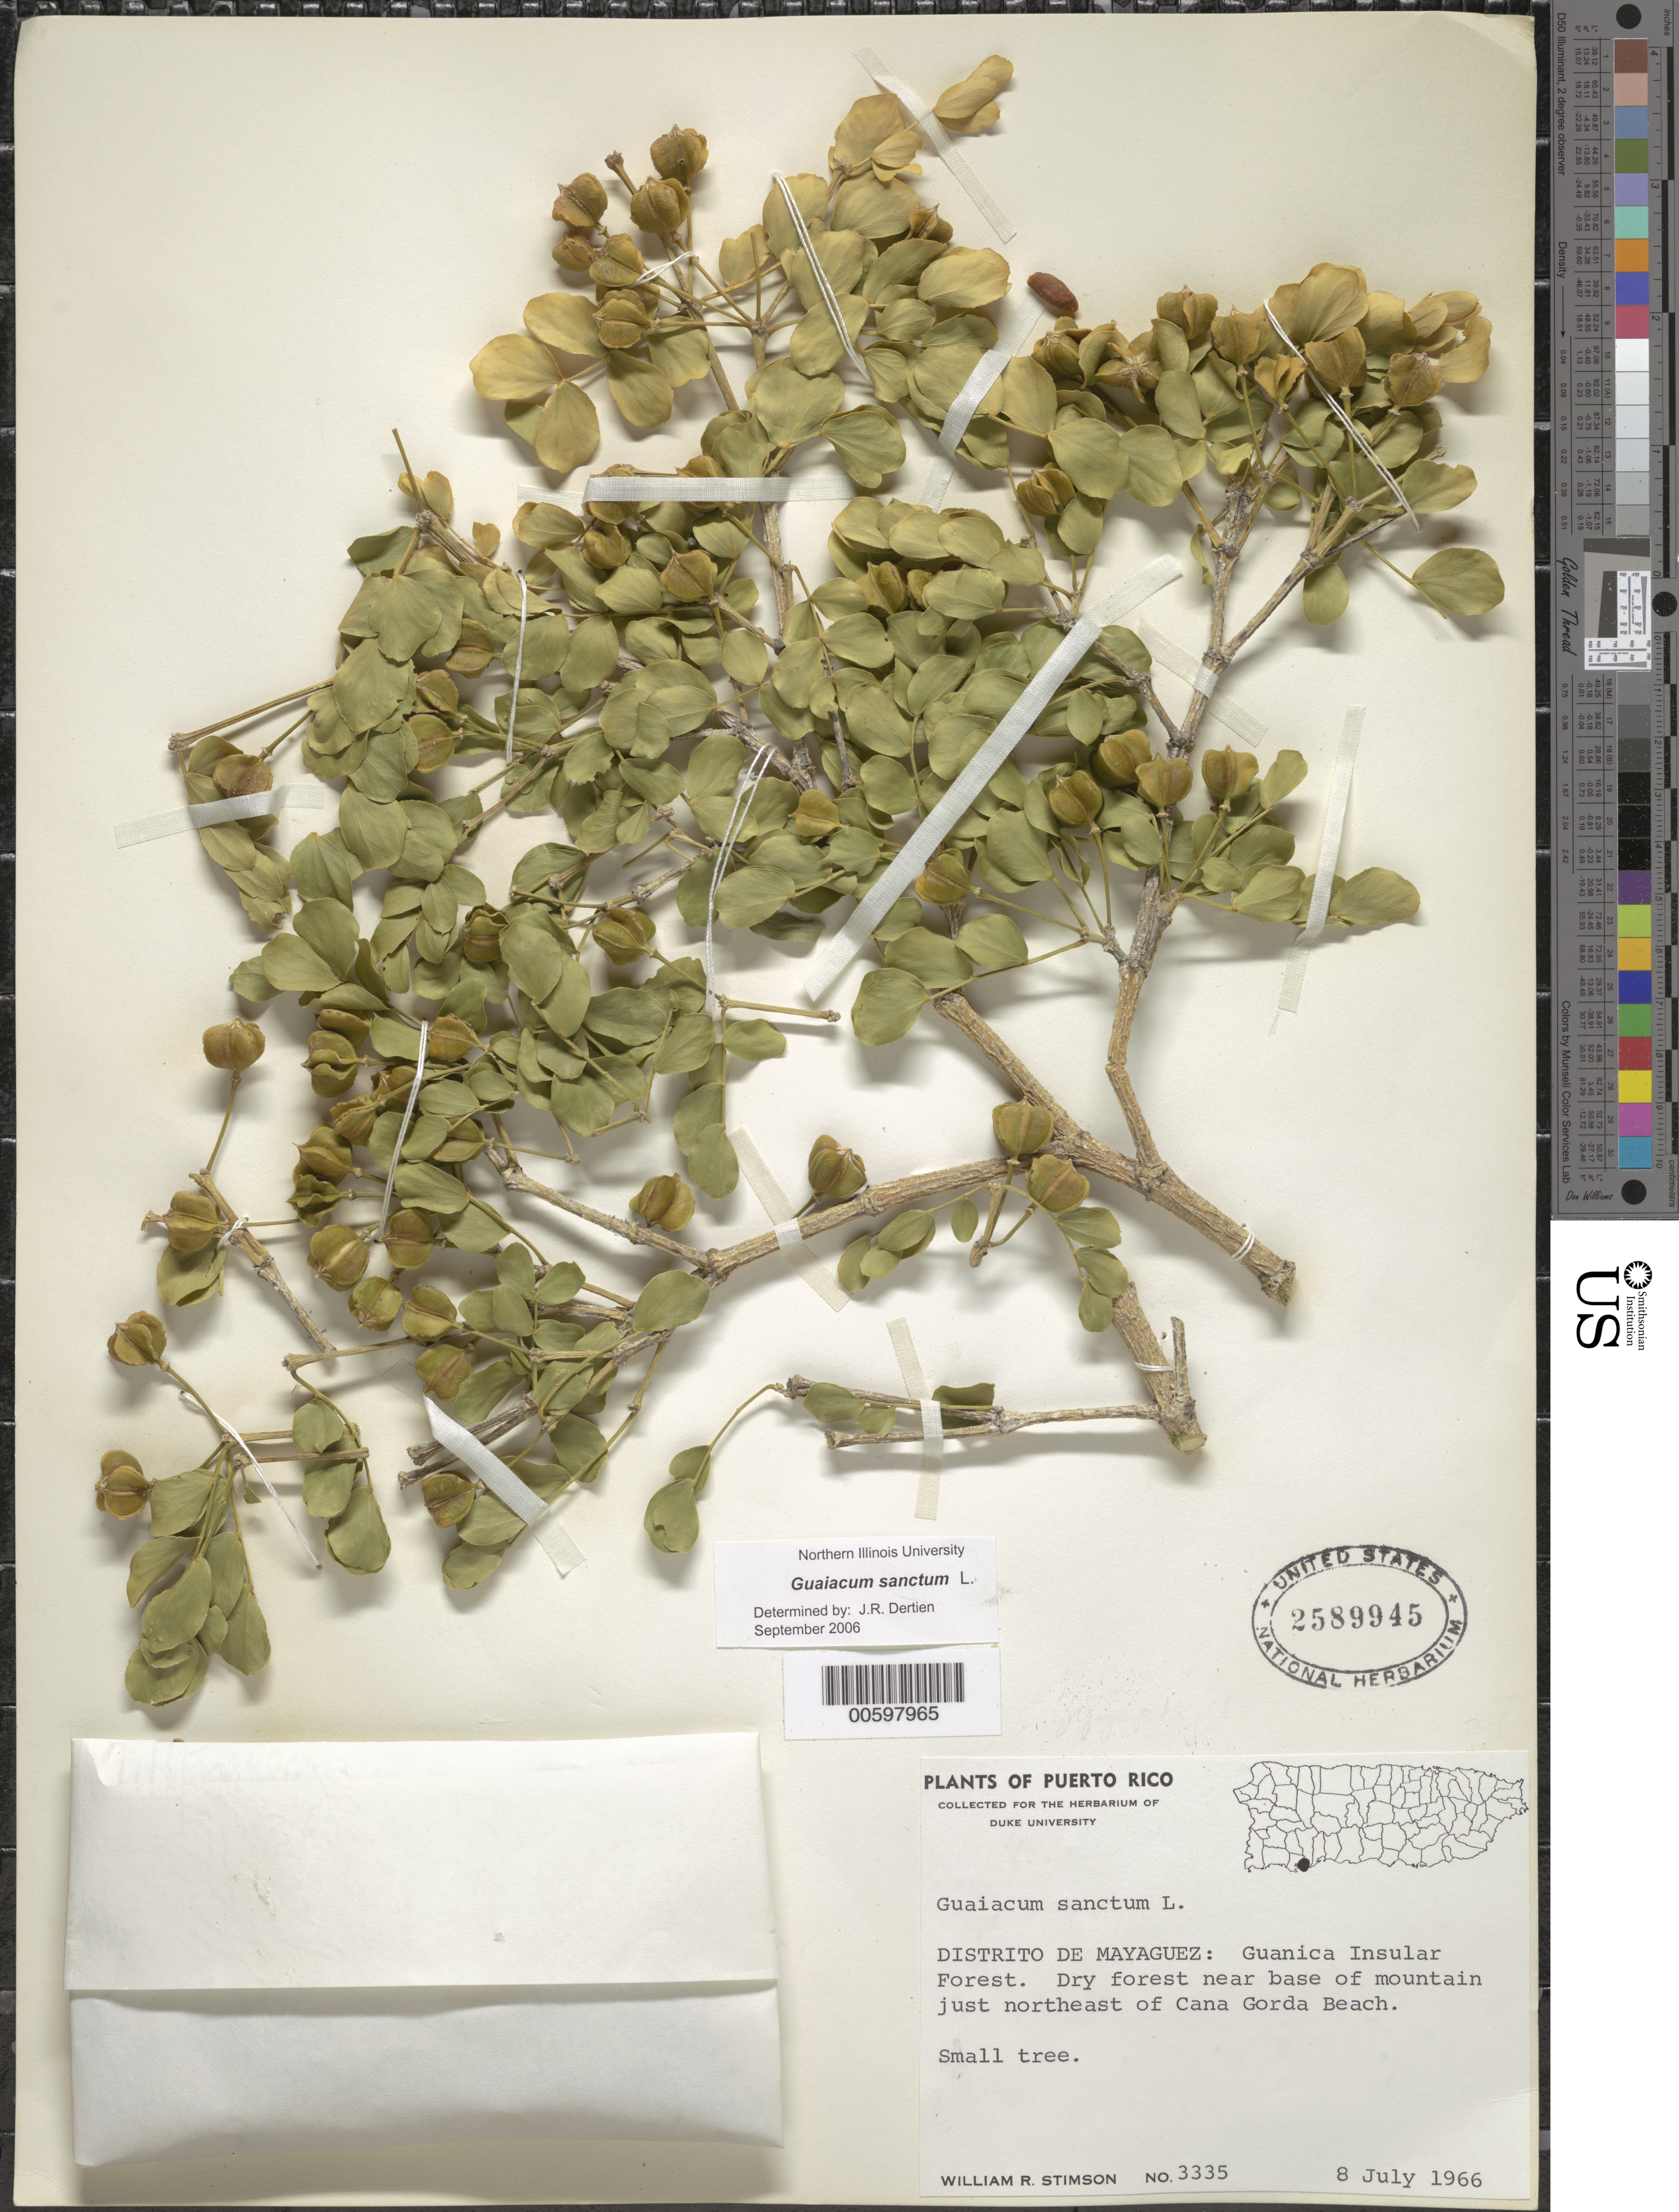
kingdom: Plantae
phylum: Tracheophyta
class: Magnoliopsida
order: Zygophyllales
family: Zygophyllaceae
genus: Guaiacum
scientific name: Guaiacum sanctum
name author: L.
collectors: W. R. Stimson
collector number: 3335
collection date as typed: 08 Jul 1966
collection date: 1966-07-08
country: Puerto Rico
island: Greater Antilles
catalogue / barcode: US 2589945